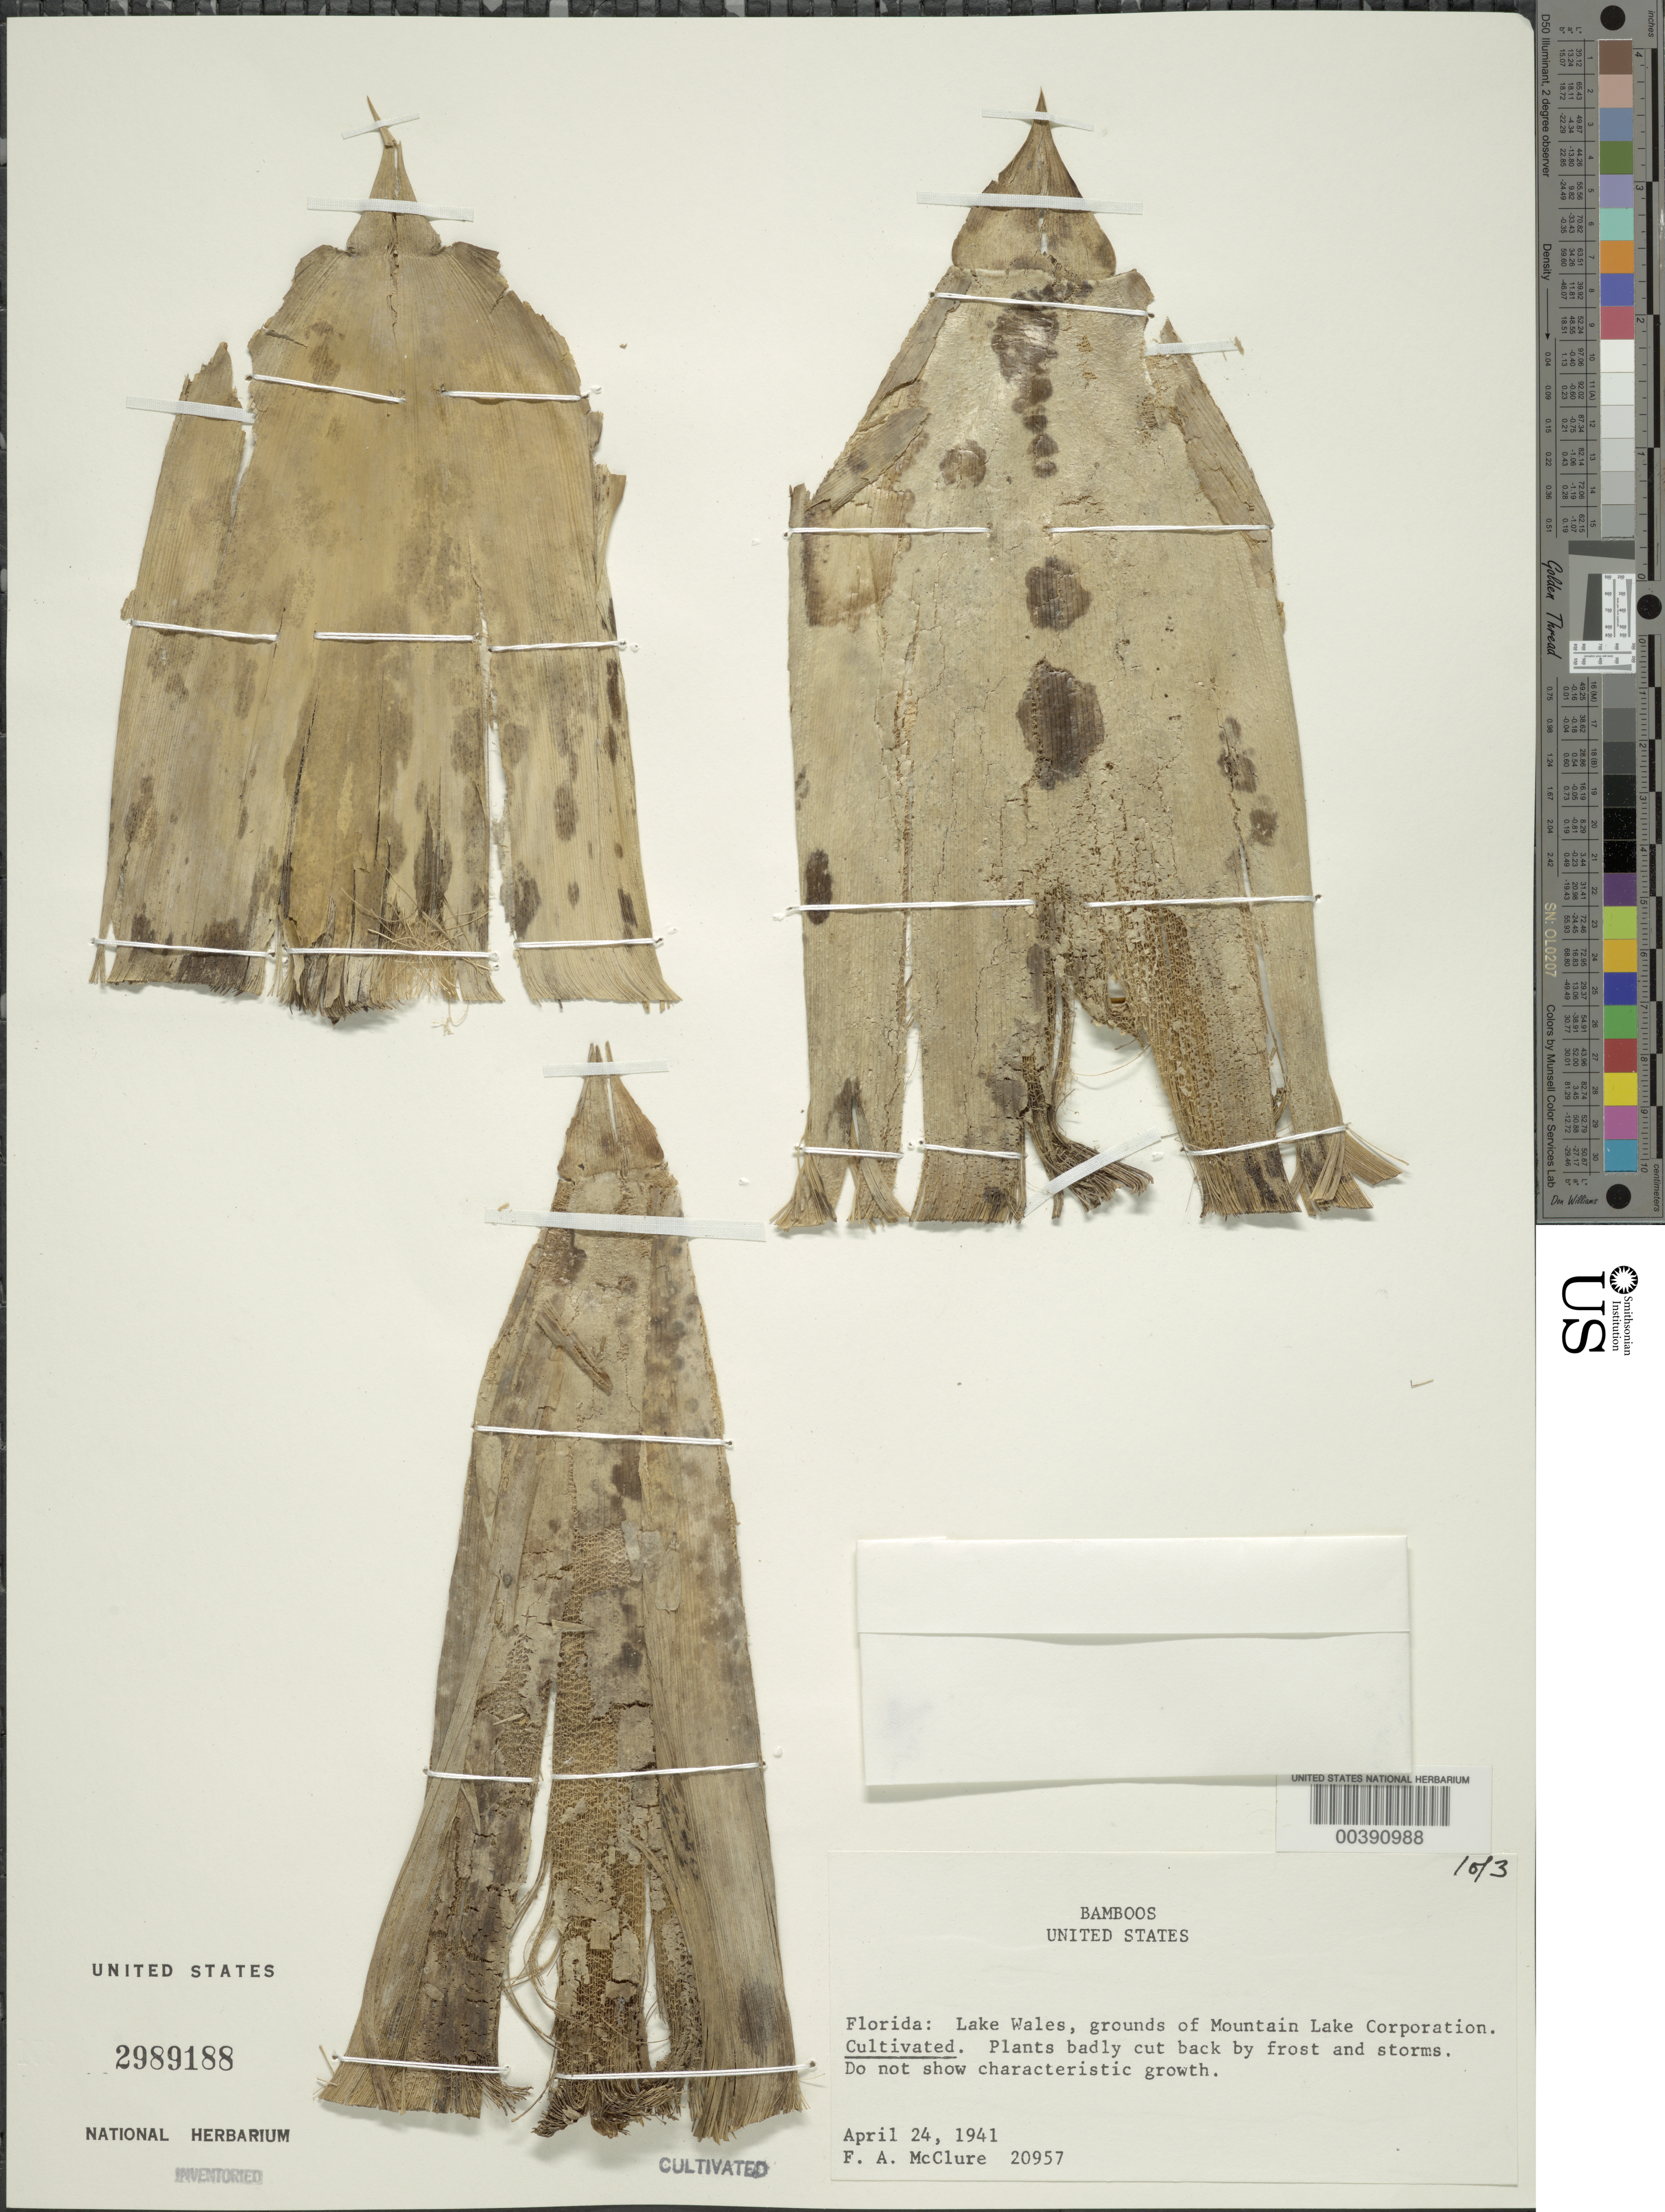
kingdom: Plantae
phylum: Tracheophyta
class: Liliopsida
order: Poales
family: Poaceae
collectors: F. A. McClure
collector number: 20957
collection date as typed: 24 Apr 1941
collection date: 1941-04-24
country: United States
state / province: Florida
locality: Lake Wales, grounds of Mountain Lake Corporation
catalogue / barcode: US 2989188